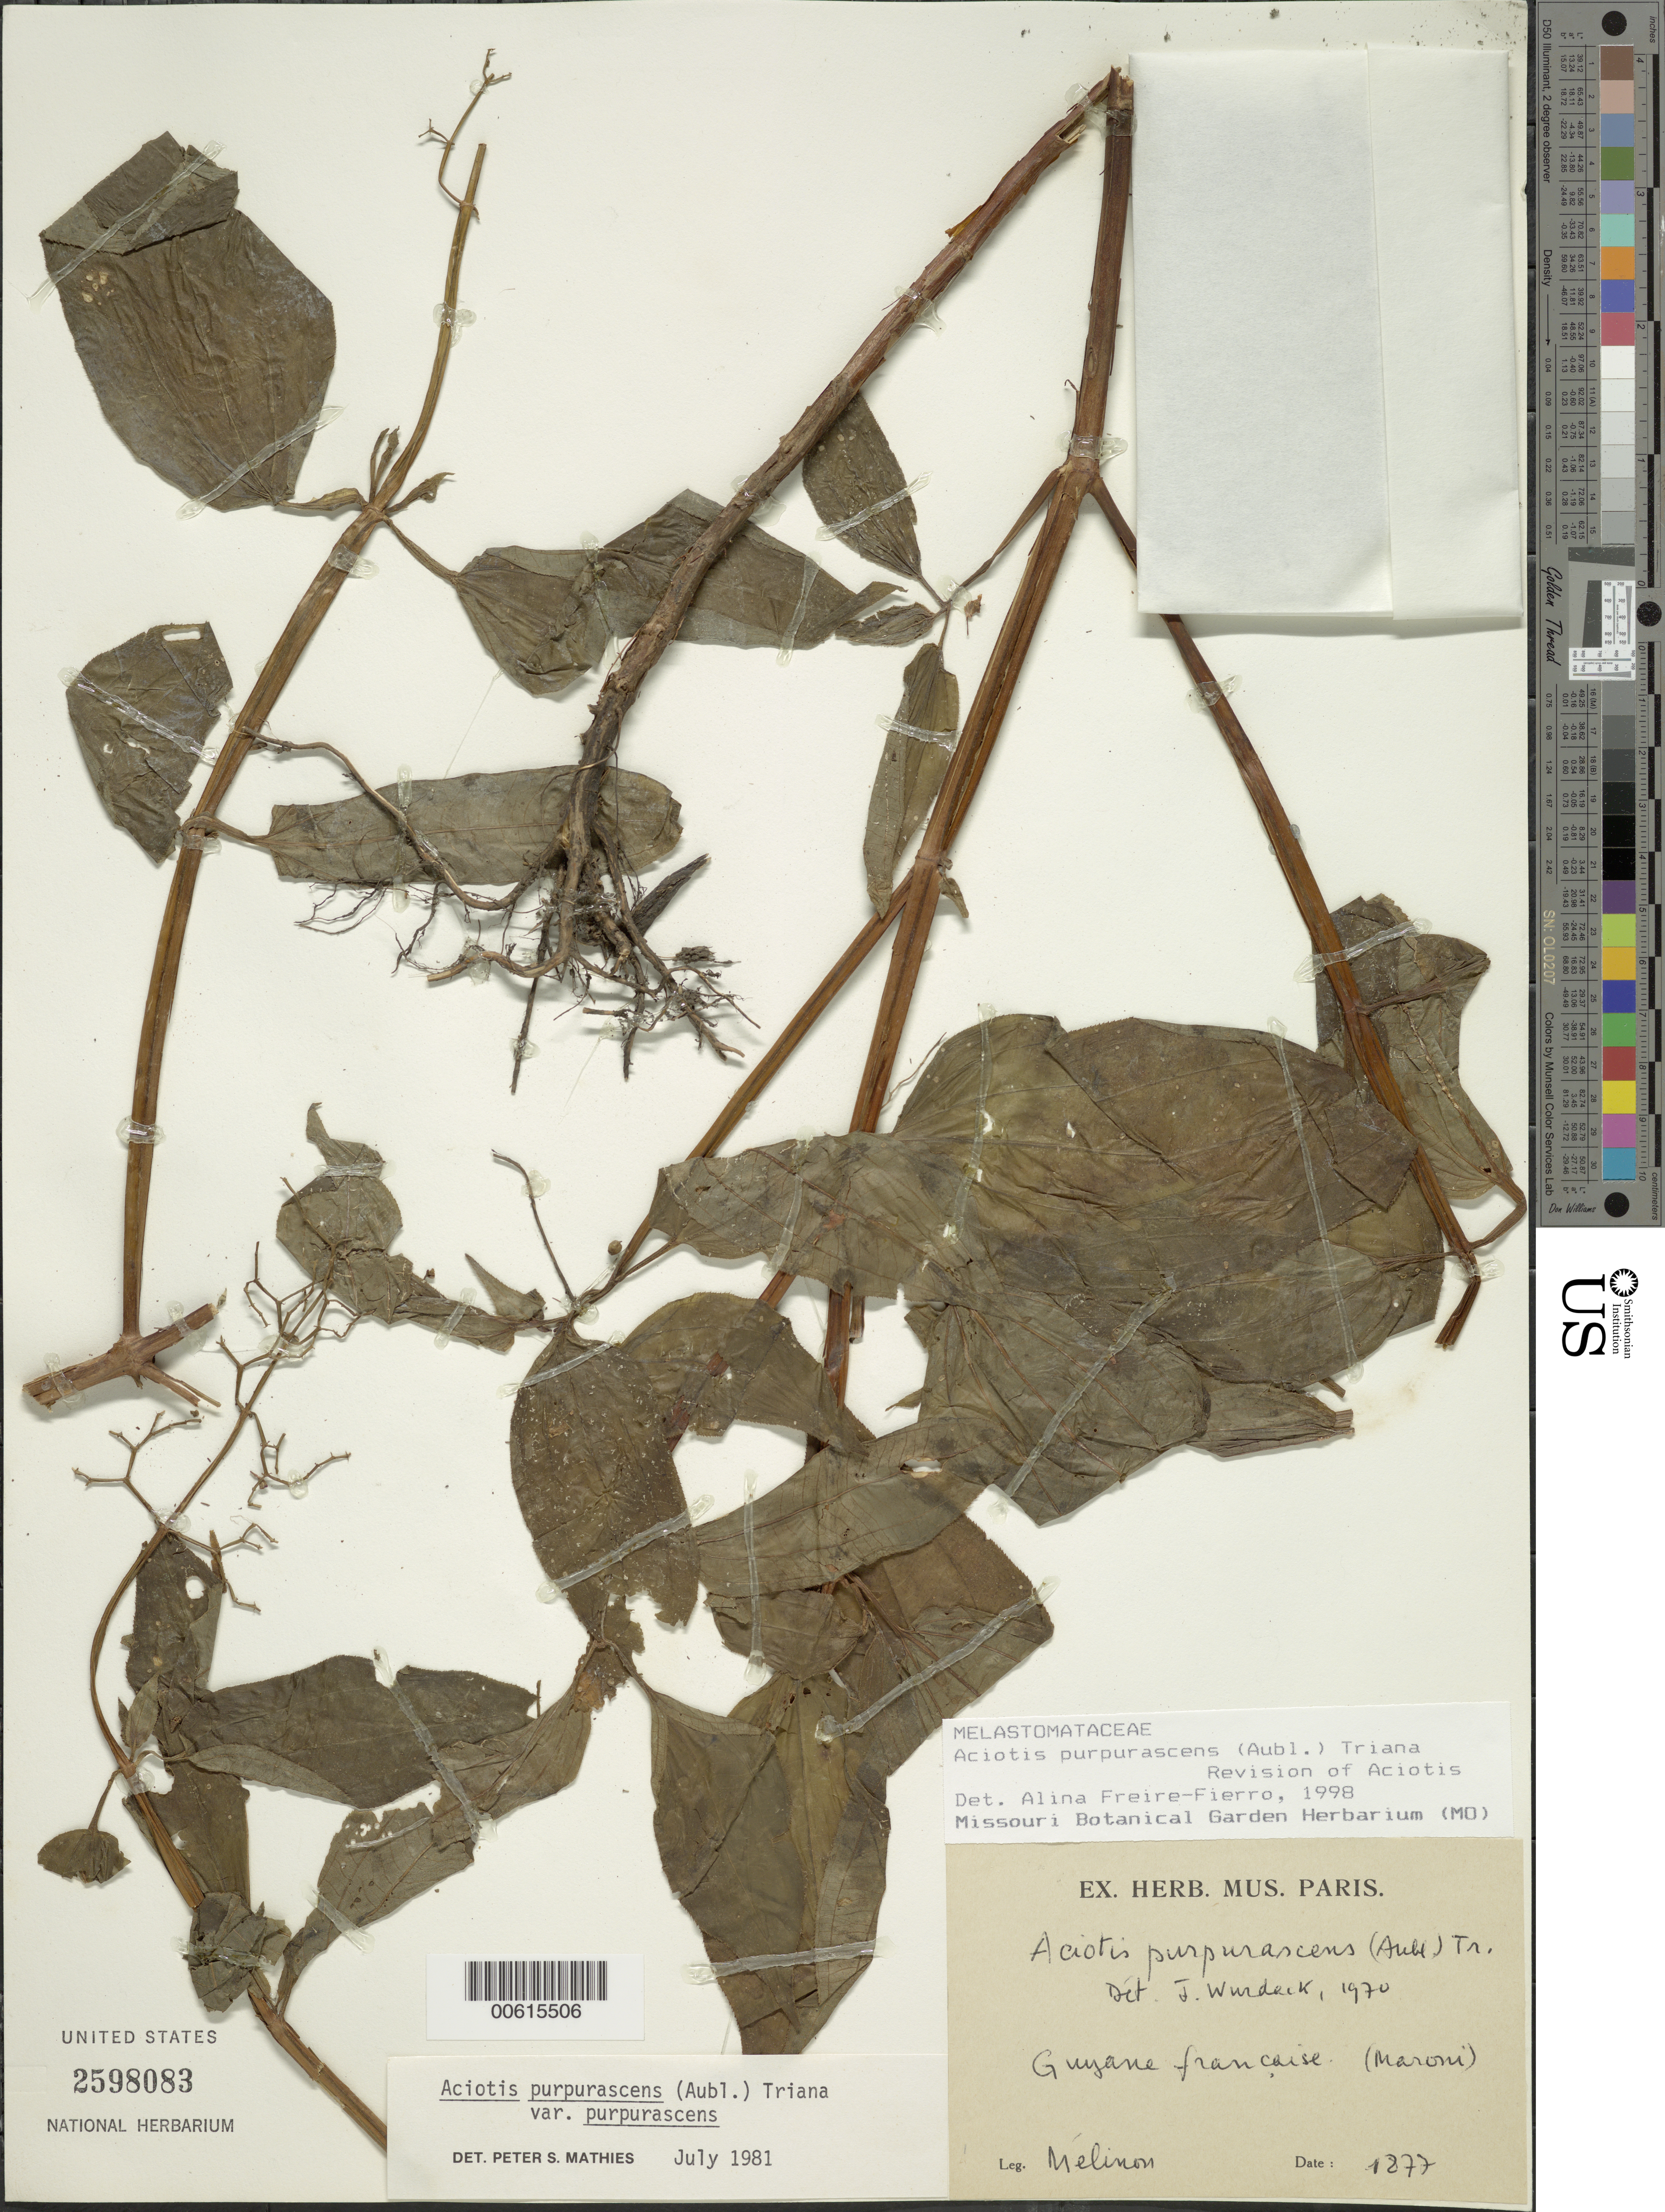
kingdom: Plantae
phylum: Tracheophyta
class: Magnoliopsida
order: Myrtales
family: Melastomataceae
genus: Aciotis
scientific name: Aciotis purpurascens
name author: (Aubl.) Triana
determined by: Freire-Fierro, A.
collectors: E. Mélinon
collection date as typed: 1877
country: French Guiana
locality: Maroni R.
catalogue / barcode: US 2598083